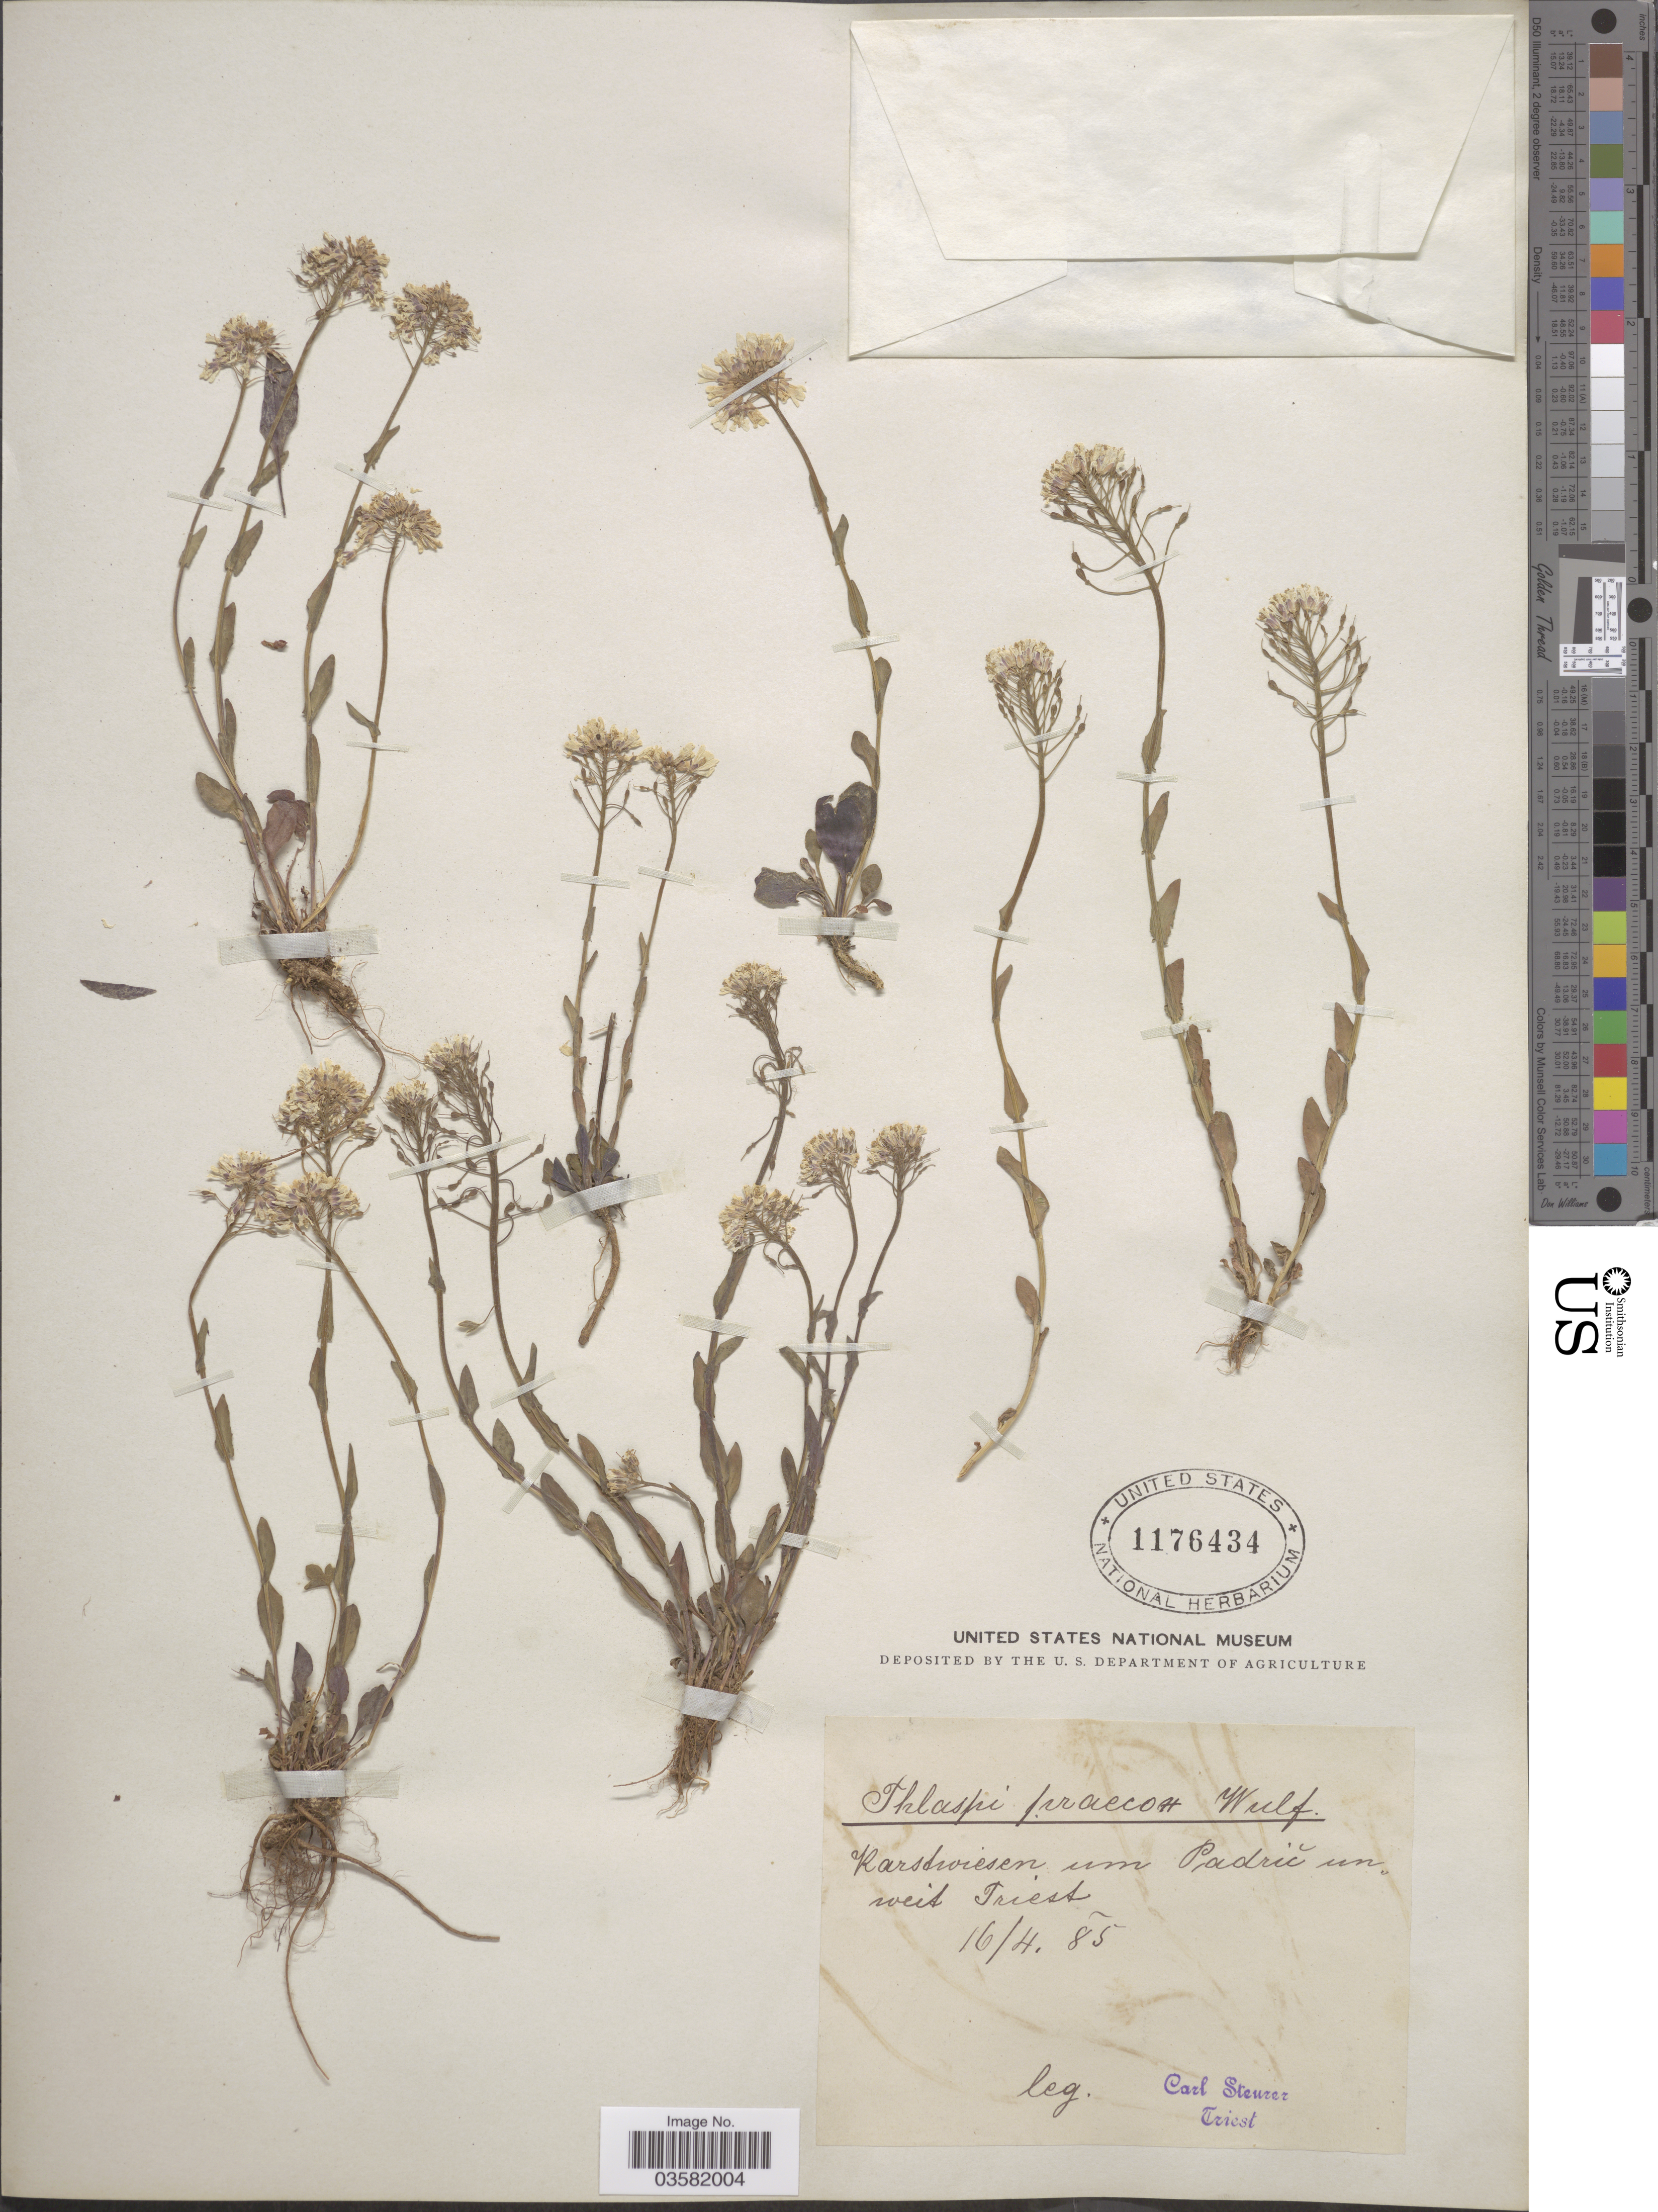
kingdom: Plantae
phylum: Tracheophyta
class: Magnoliopsida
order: Brassicales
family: Brassicaceae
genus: Thlaspi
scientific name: Thlaspi praecox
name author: Wulfen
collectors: C. Steurer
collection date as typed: Transcribed d/m/y: 16/4/85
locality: Karstwiesen, um Padrič un weit Triest.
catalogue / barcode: US 1176434